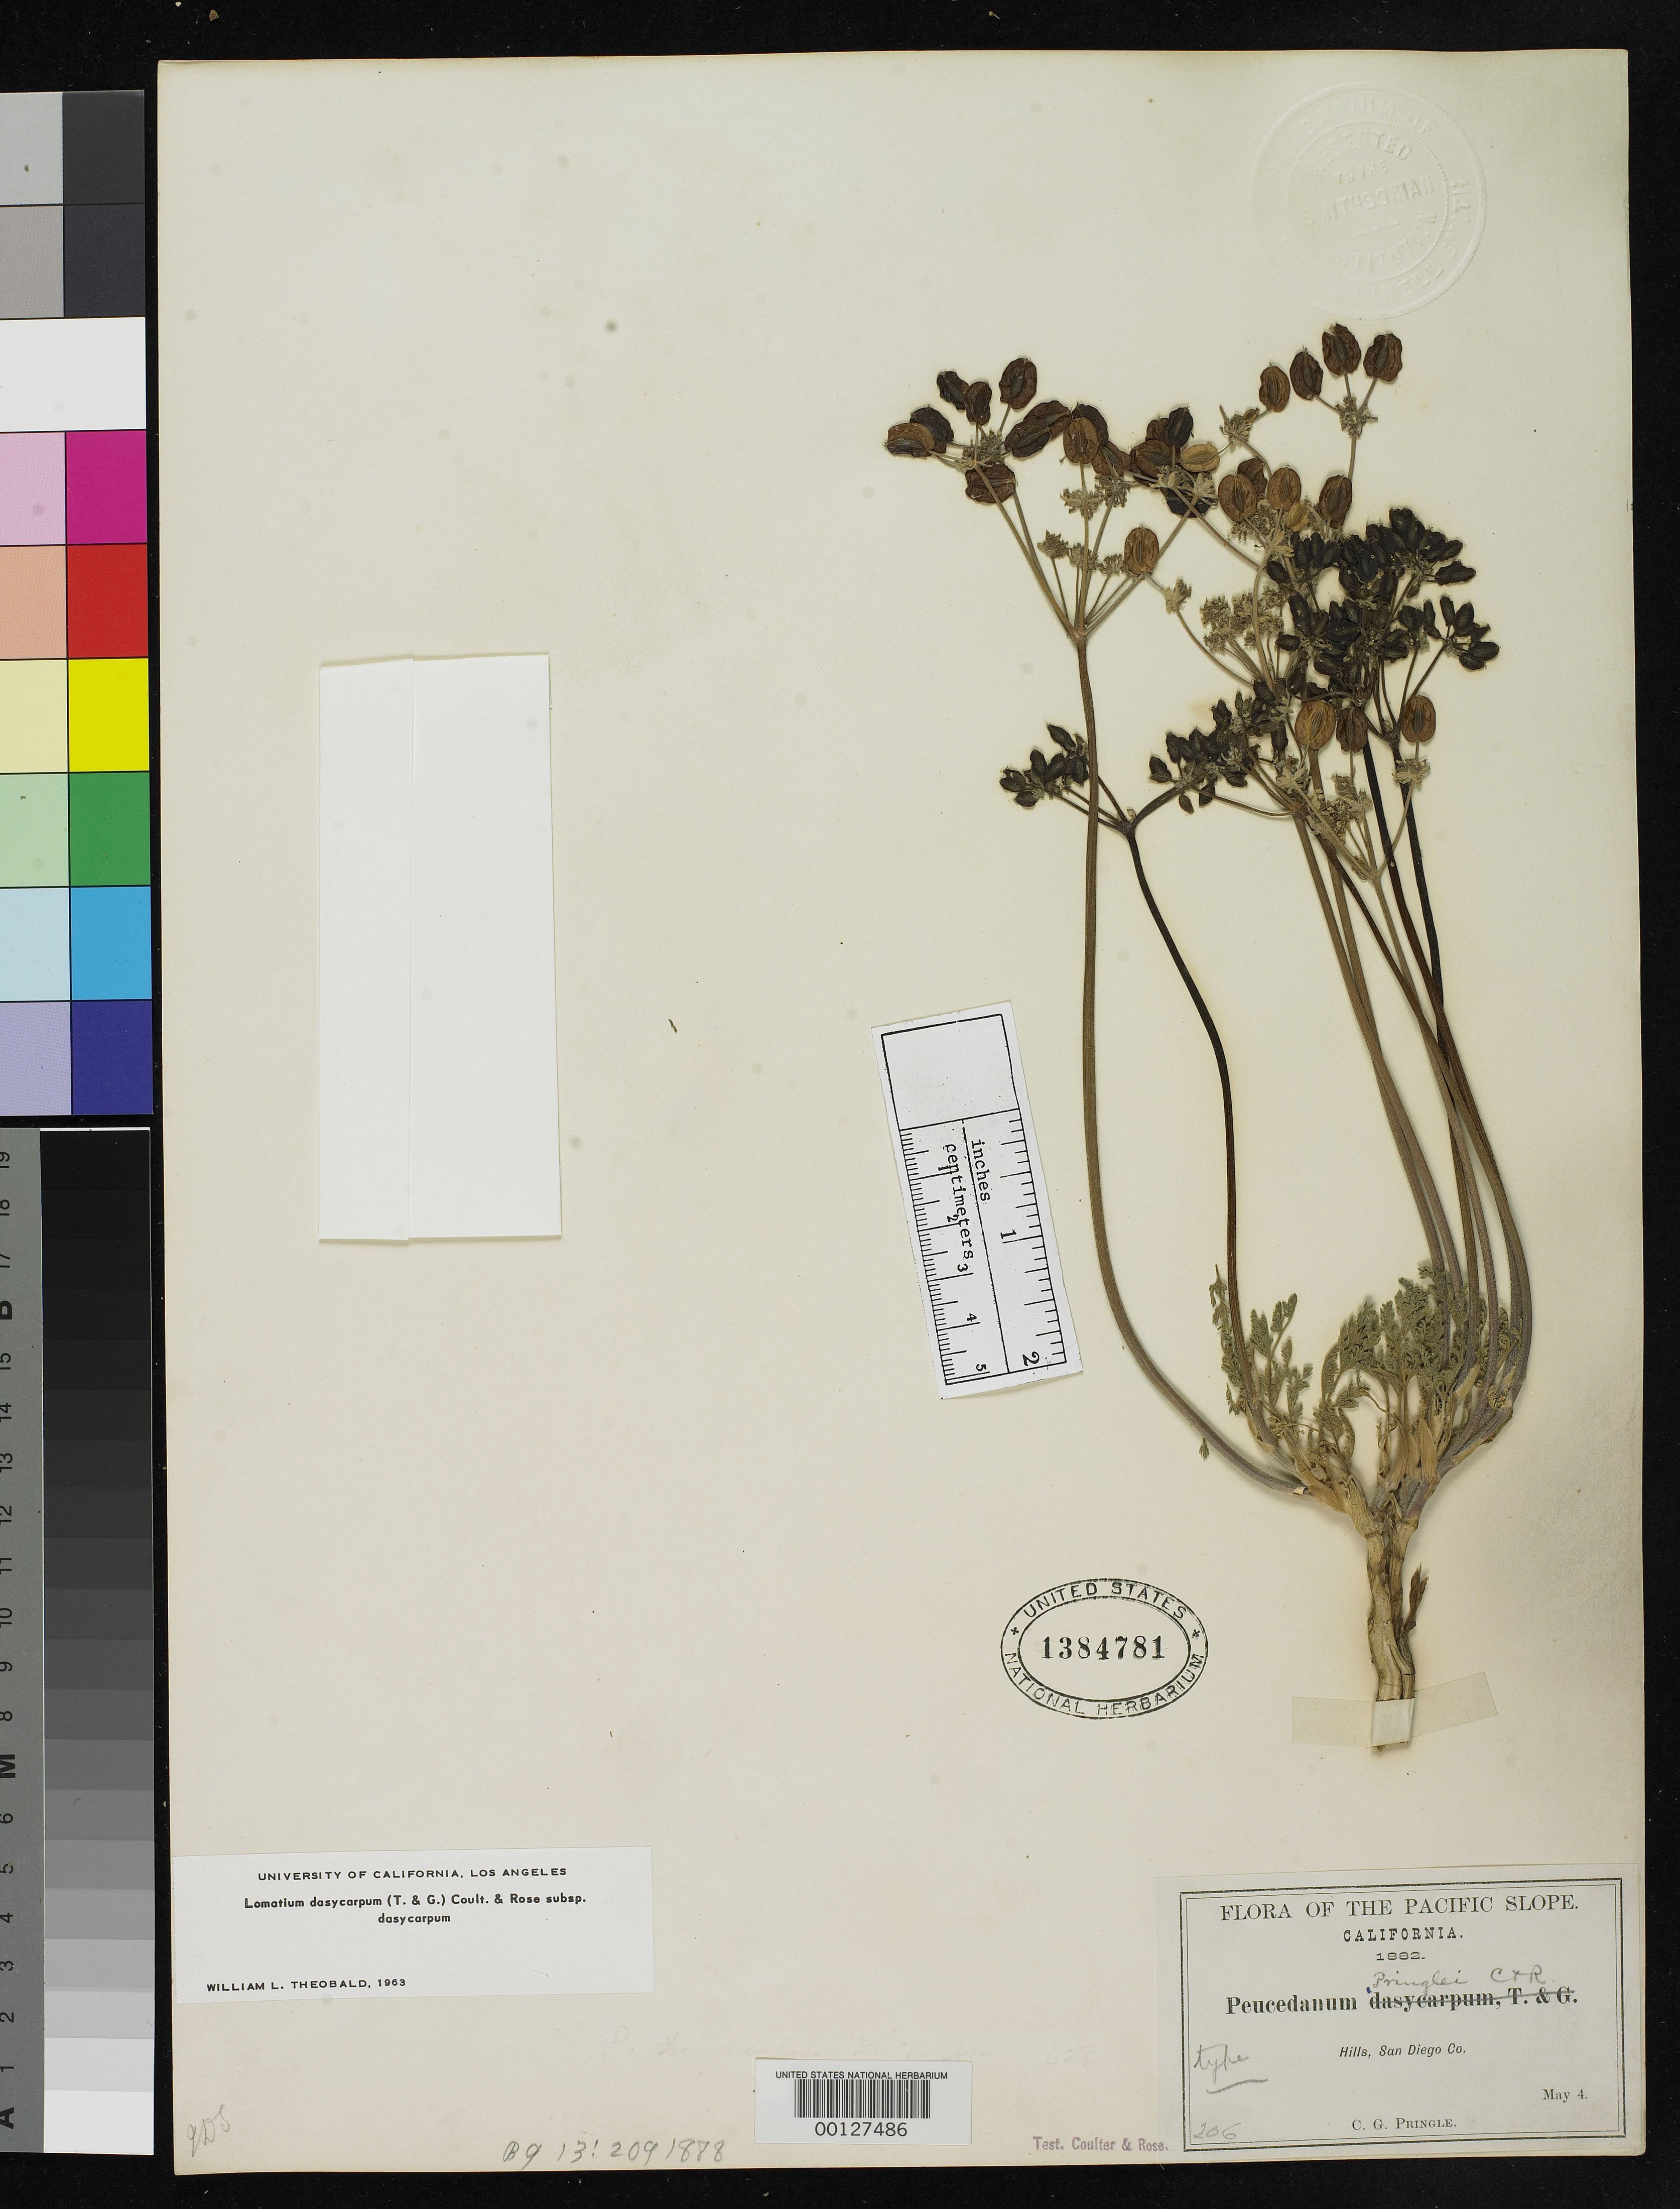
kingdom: Plantae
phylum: Tracheophyta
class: Magnoliopsida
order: Apiales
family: Apiaceae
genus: Peucedanum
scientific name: Peucedanum pringlei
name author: J.M. Coult. & Rose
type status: Syntype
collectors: C. G. Pringle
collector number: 206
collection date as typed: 04 May 1882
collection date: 1882-05-04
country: United States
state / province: California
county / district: San Diego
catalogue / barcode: US 1384781